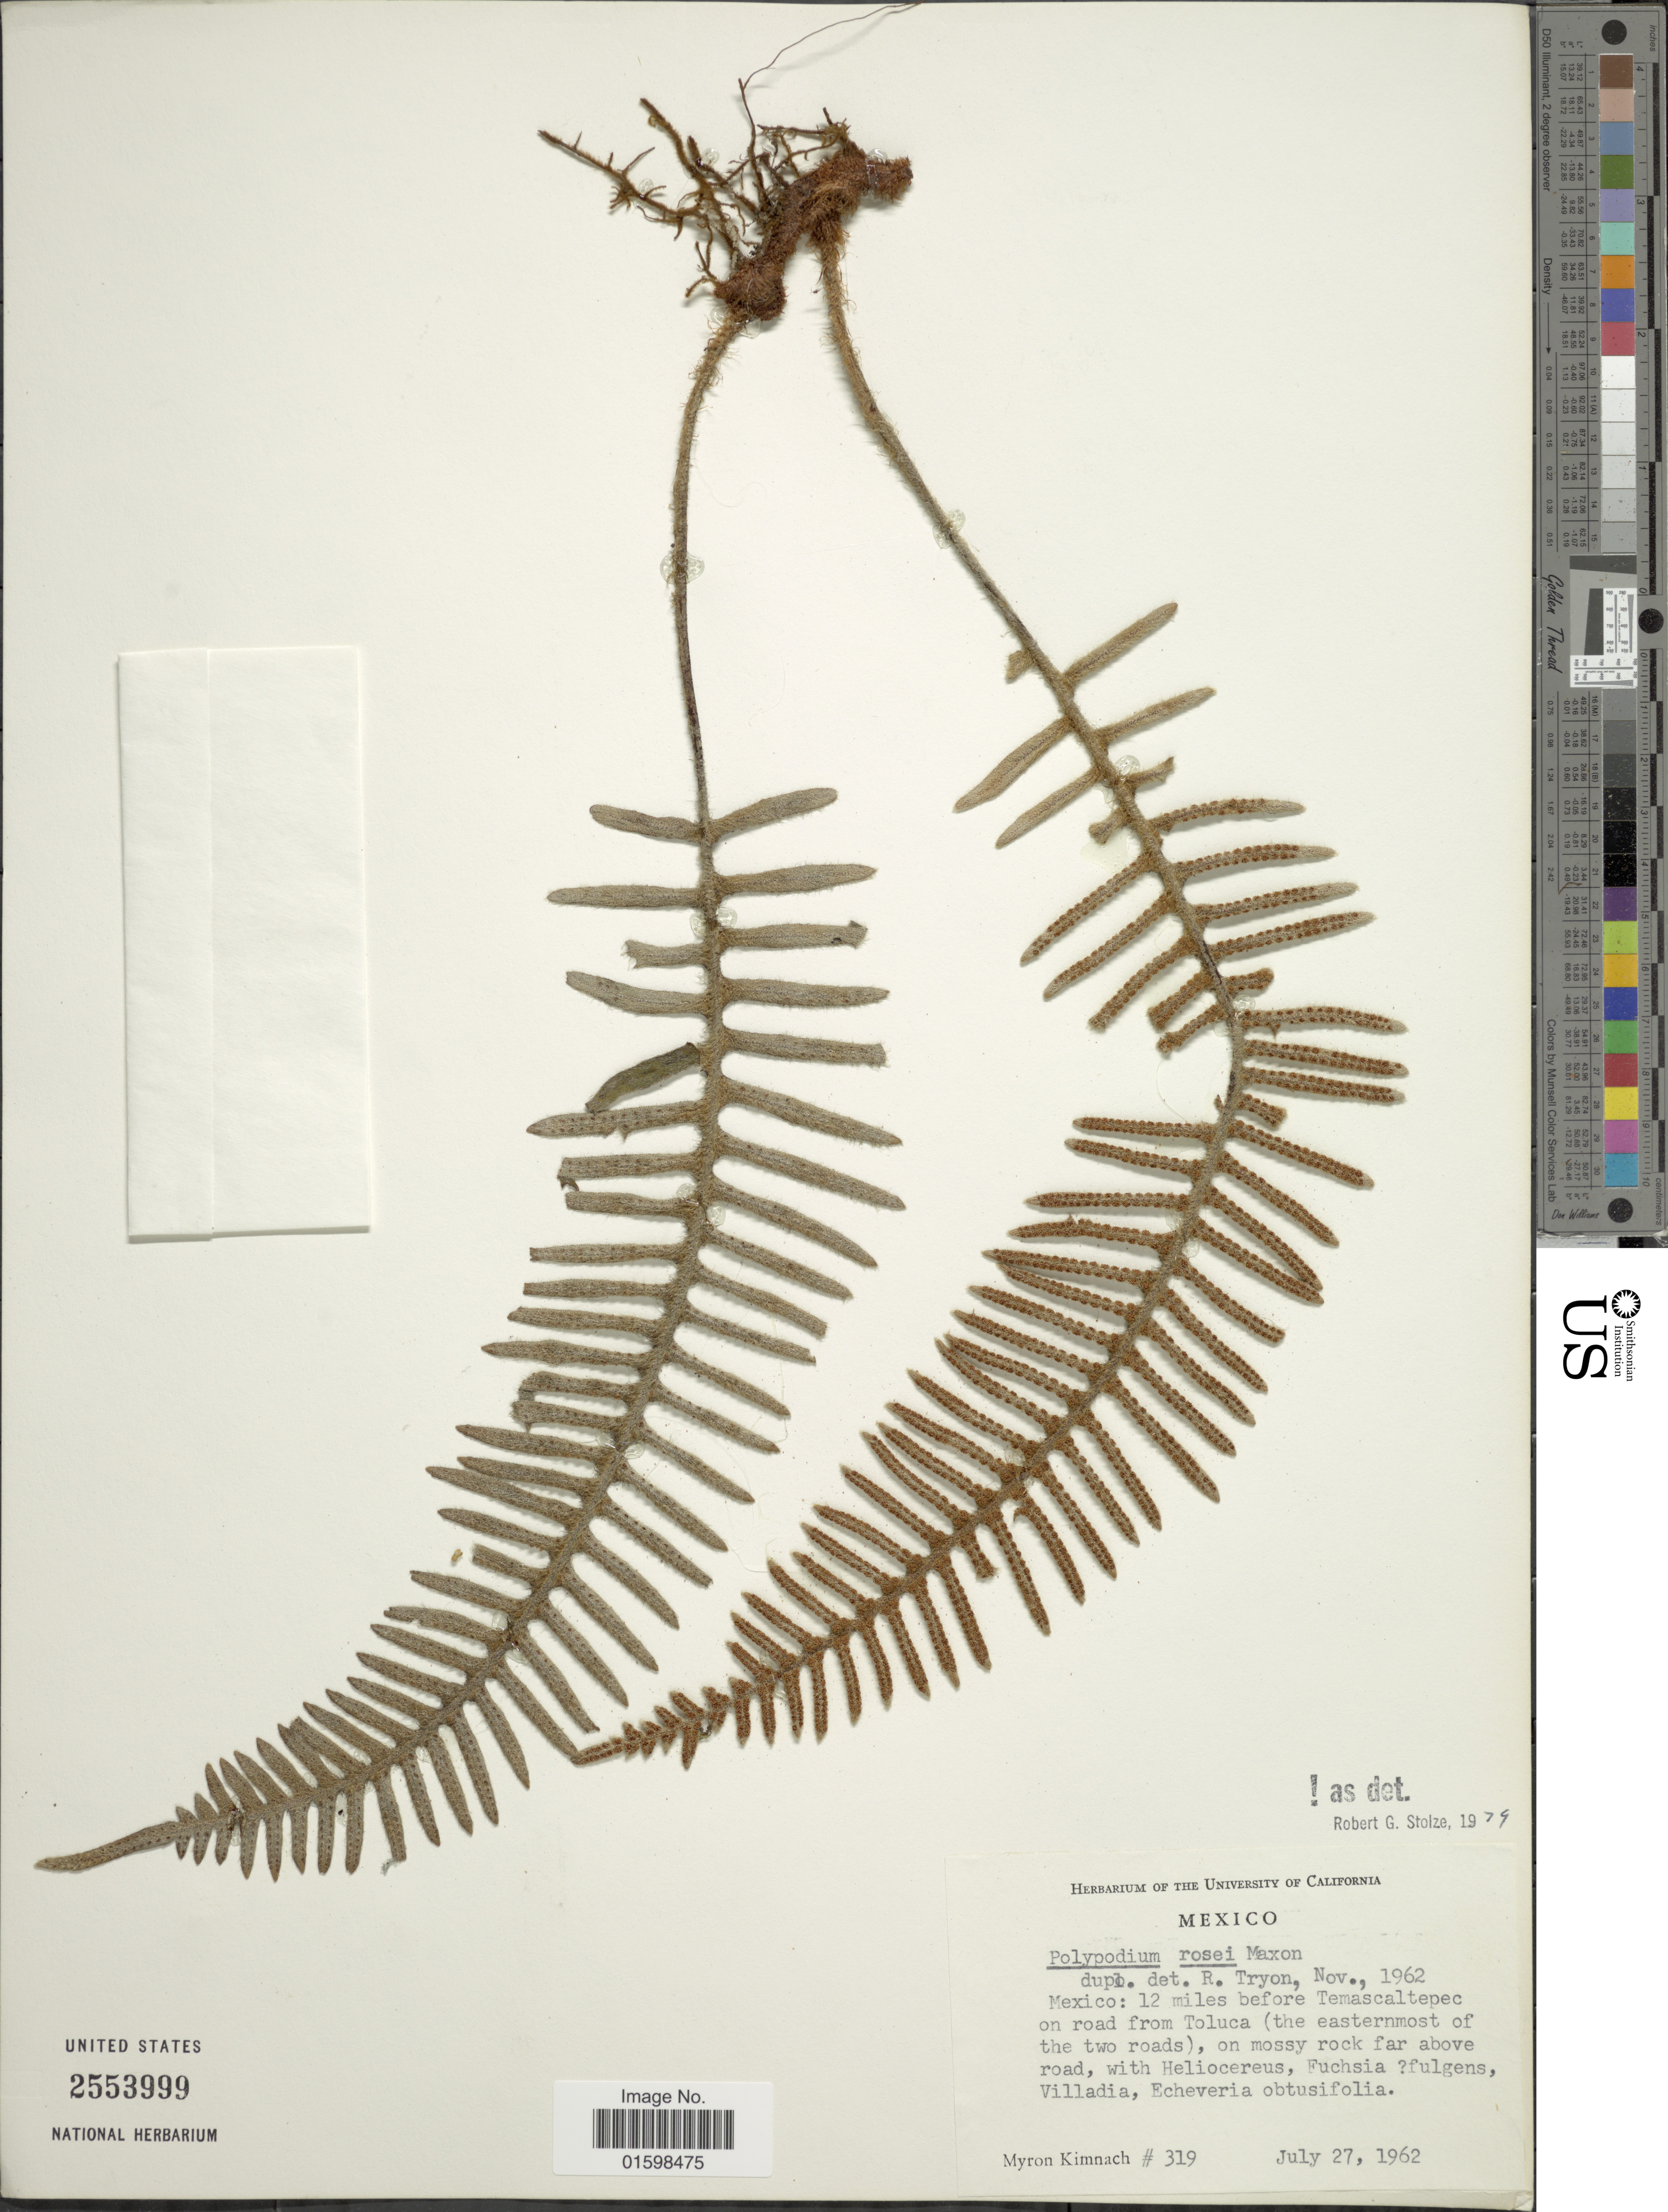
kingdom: Plantae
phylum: Tracheophyta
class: Polypodiopsida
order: Polypodiales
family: Polypodiaceae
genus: Pleopeltis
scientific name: Pleopeltis rosei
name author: (Maxon) A.R. Sm. & Tejero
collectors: M. W. Kimnach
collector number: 319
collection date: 1962-07-27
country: Mexico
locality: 12 miles before Temascaltepec on road from Toluca (the easternmost of the two roads), on mossy rocks far above road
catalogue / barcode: US 2553999